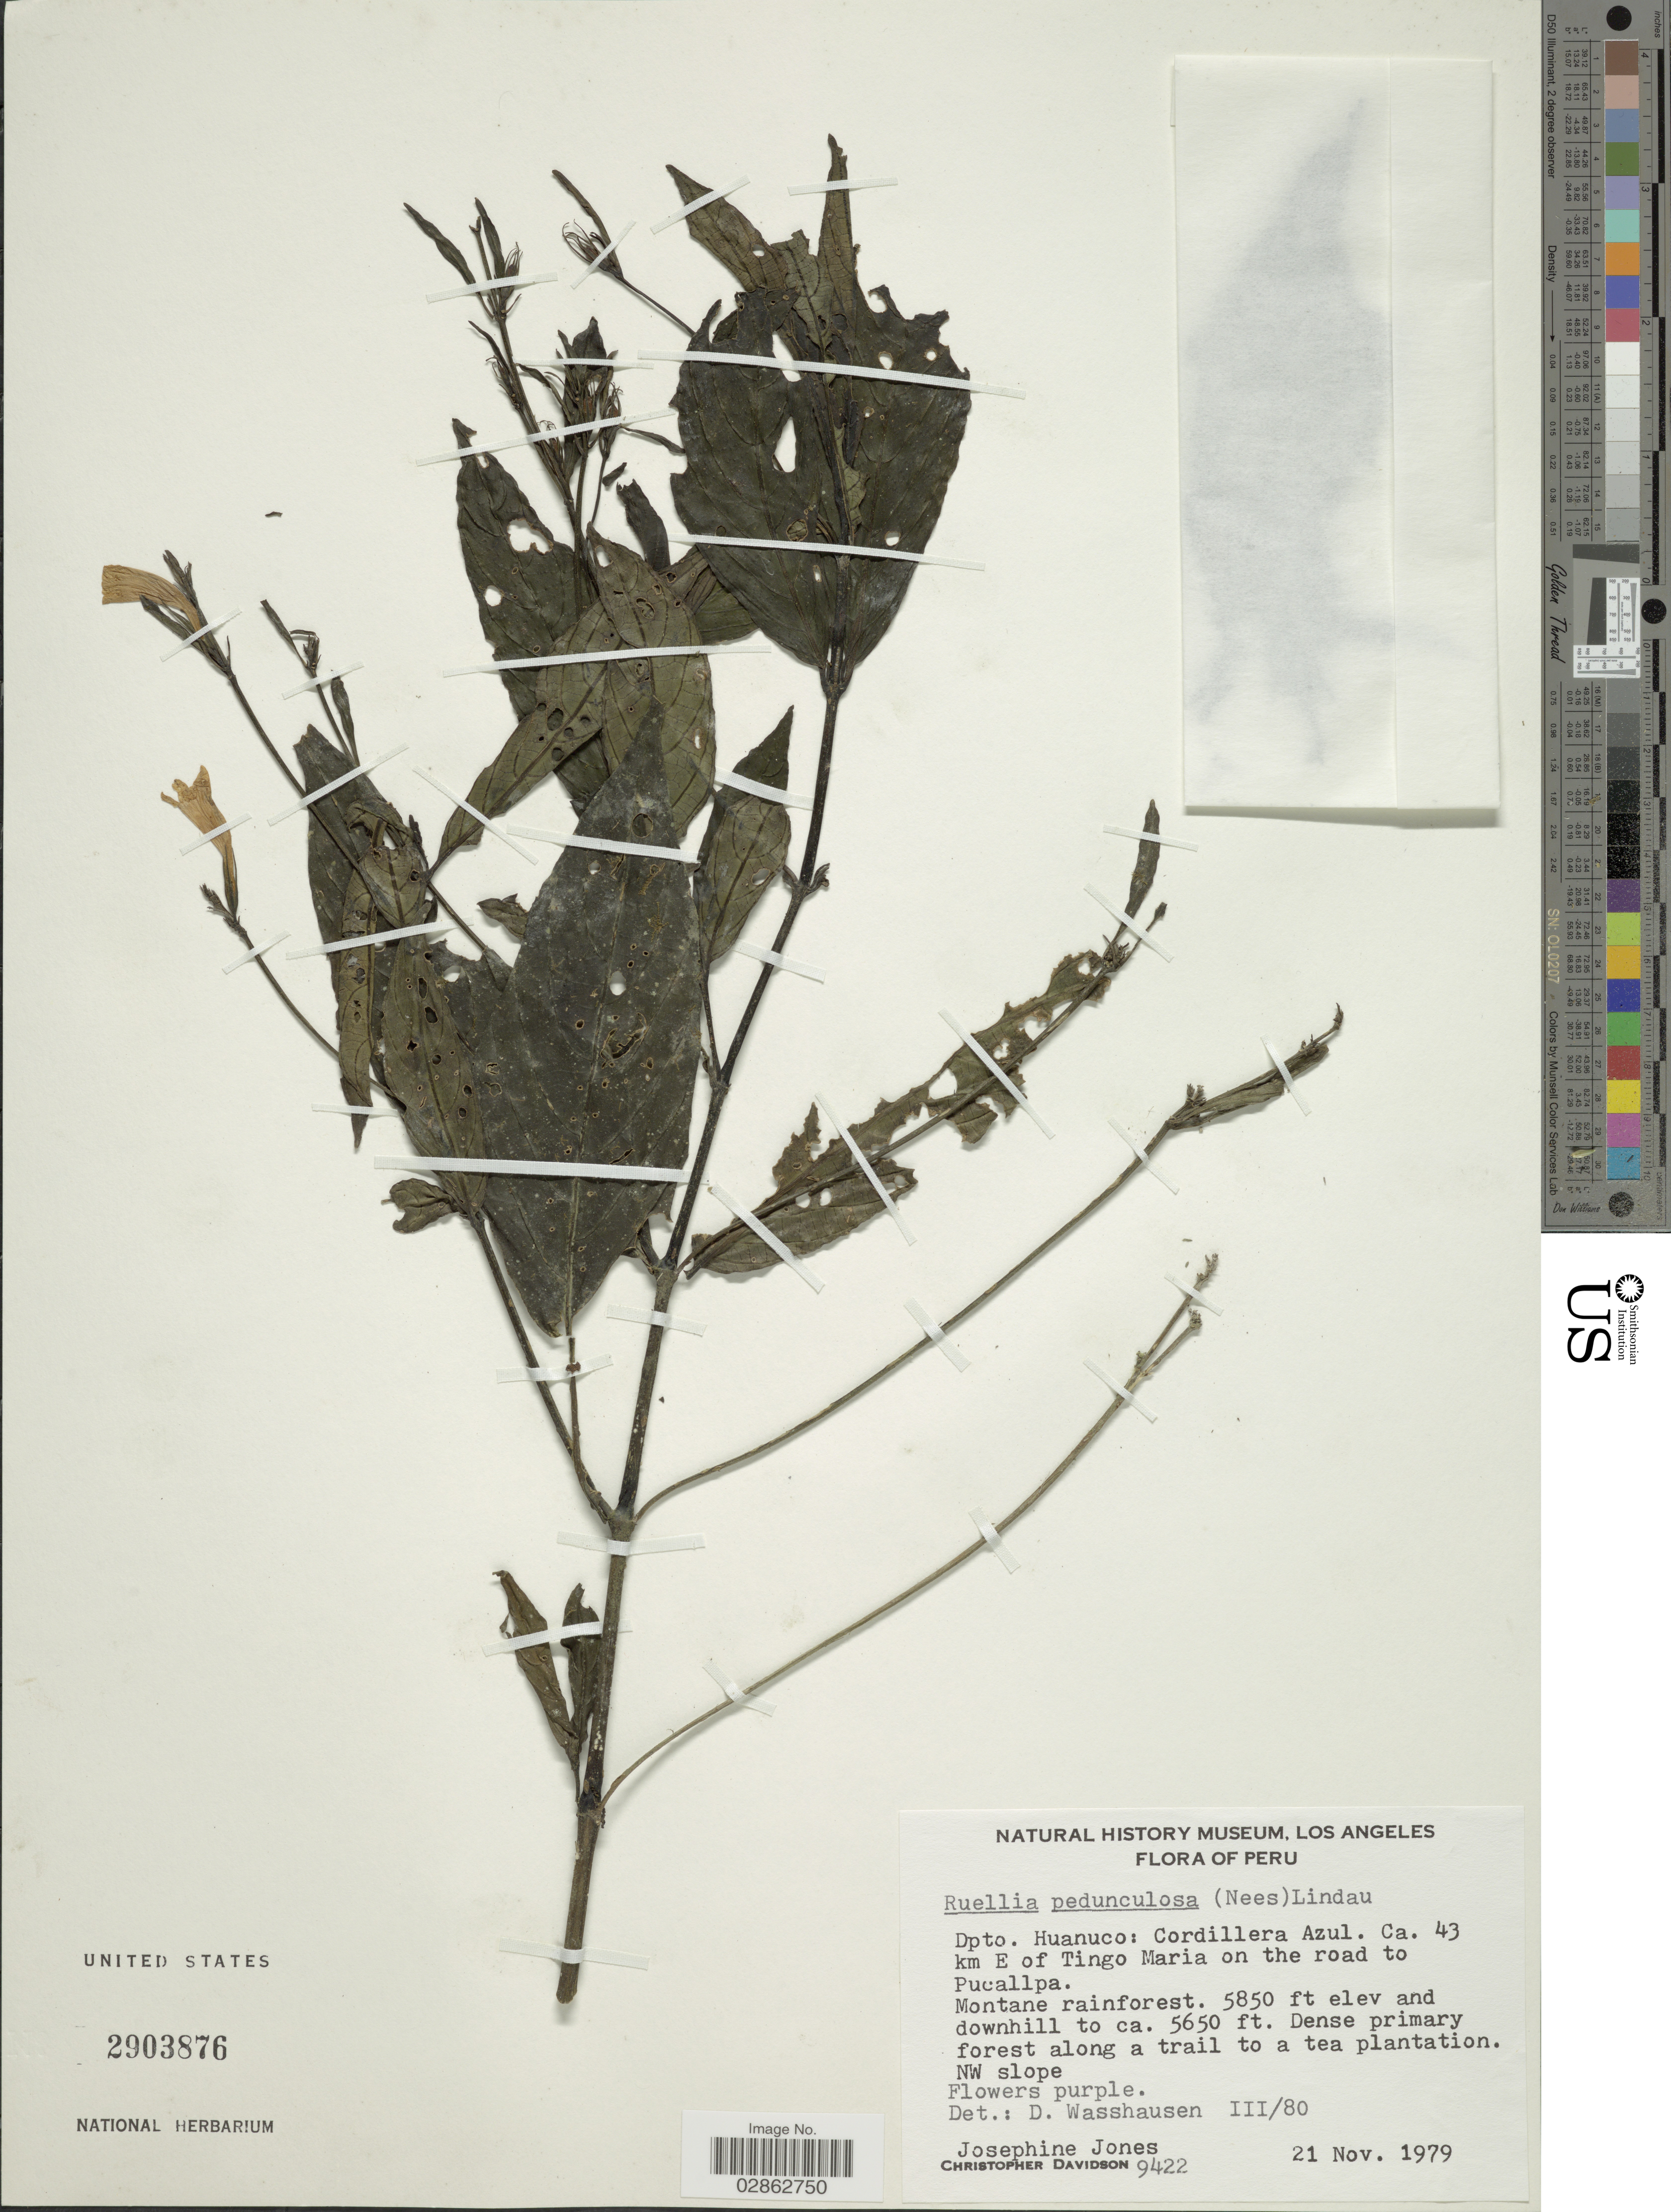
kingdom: Plantae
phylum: Tracheophyta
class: Magnoliopsida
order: Lamiales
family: Acanthaceae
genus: Ruellia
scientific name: Ruellia sp.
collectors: J. Jones & C. Davidson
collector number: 9422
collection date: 1979-11-21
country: Peru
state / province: Huánuco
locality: Dpto. Huanuco; Cordillera Azul. Ca. 43 km E of Tingo Maria on the road to Pucallpa. NW slope.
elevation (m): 1722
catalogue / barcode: US 2903876